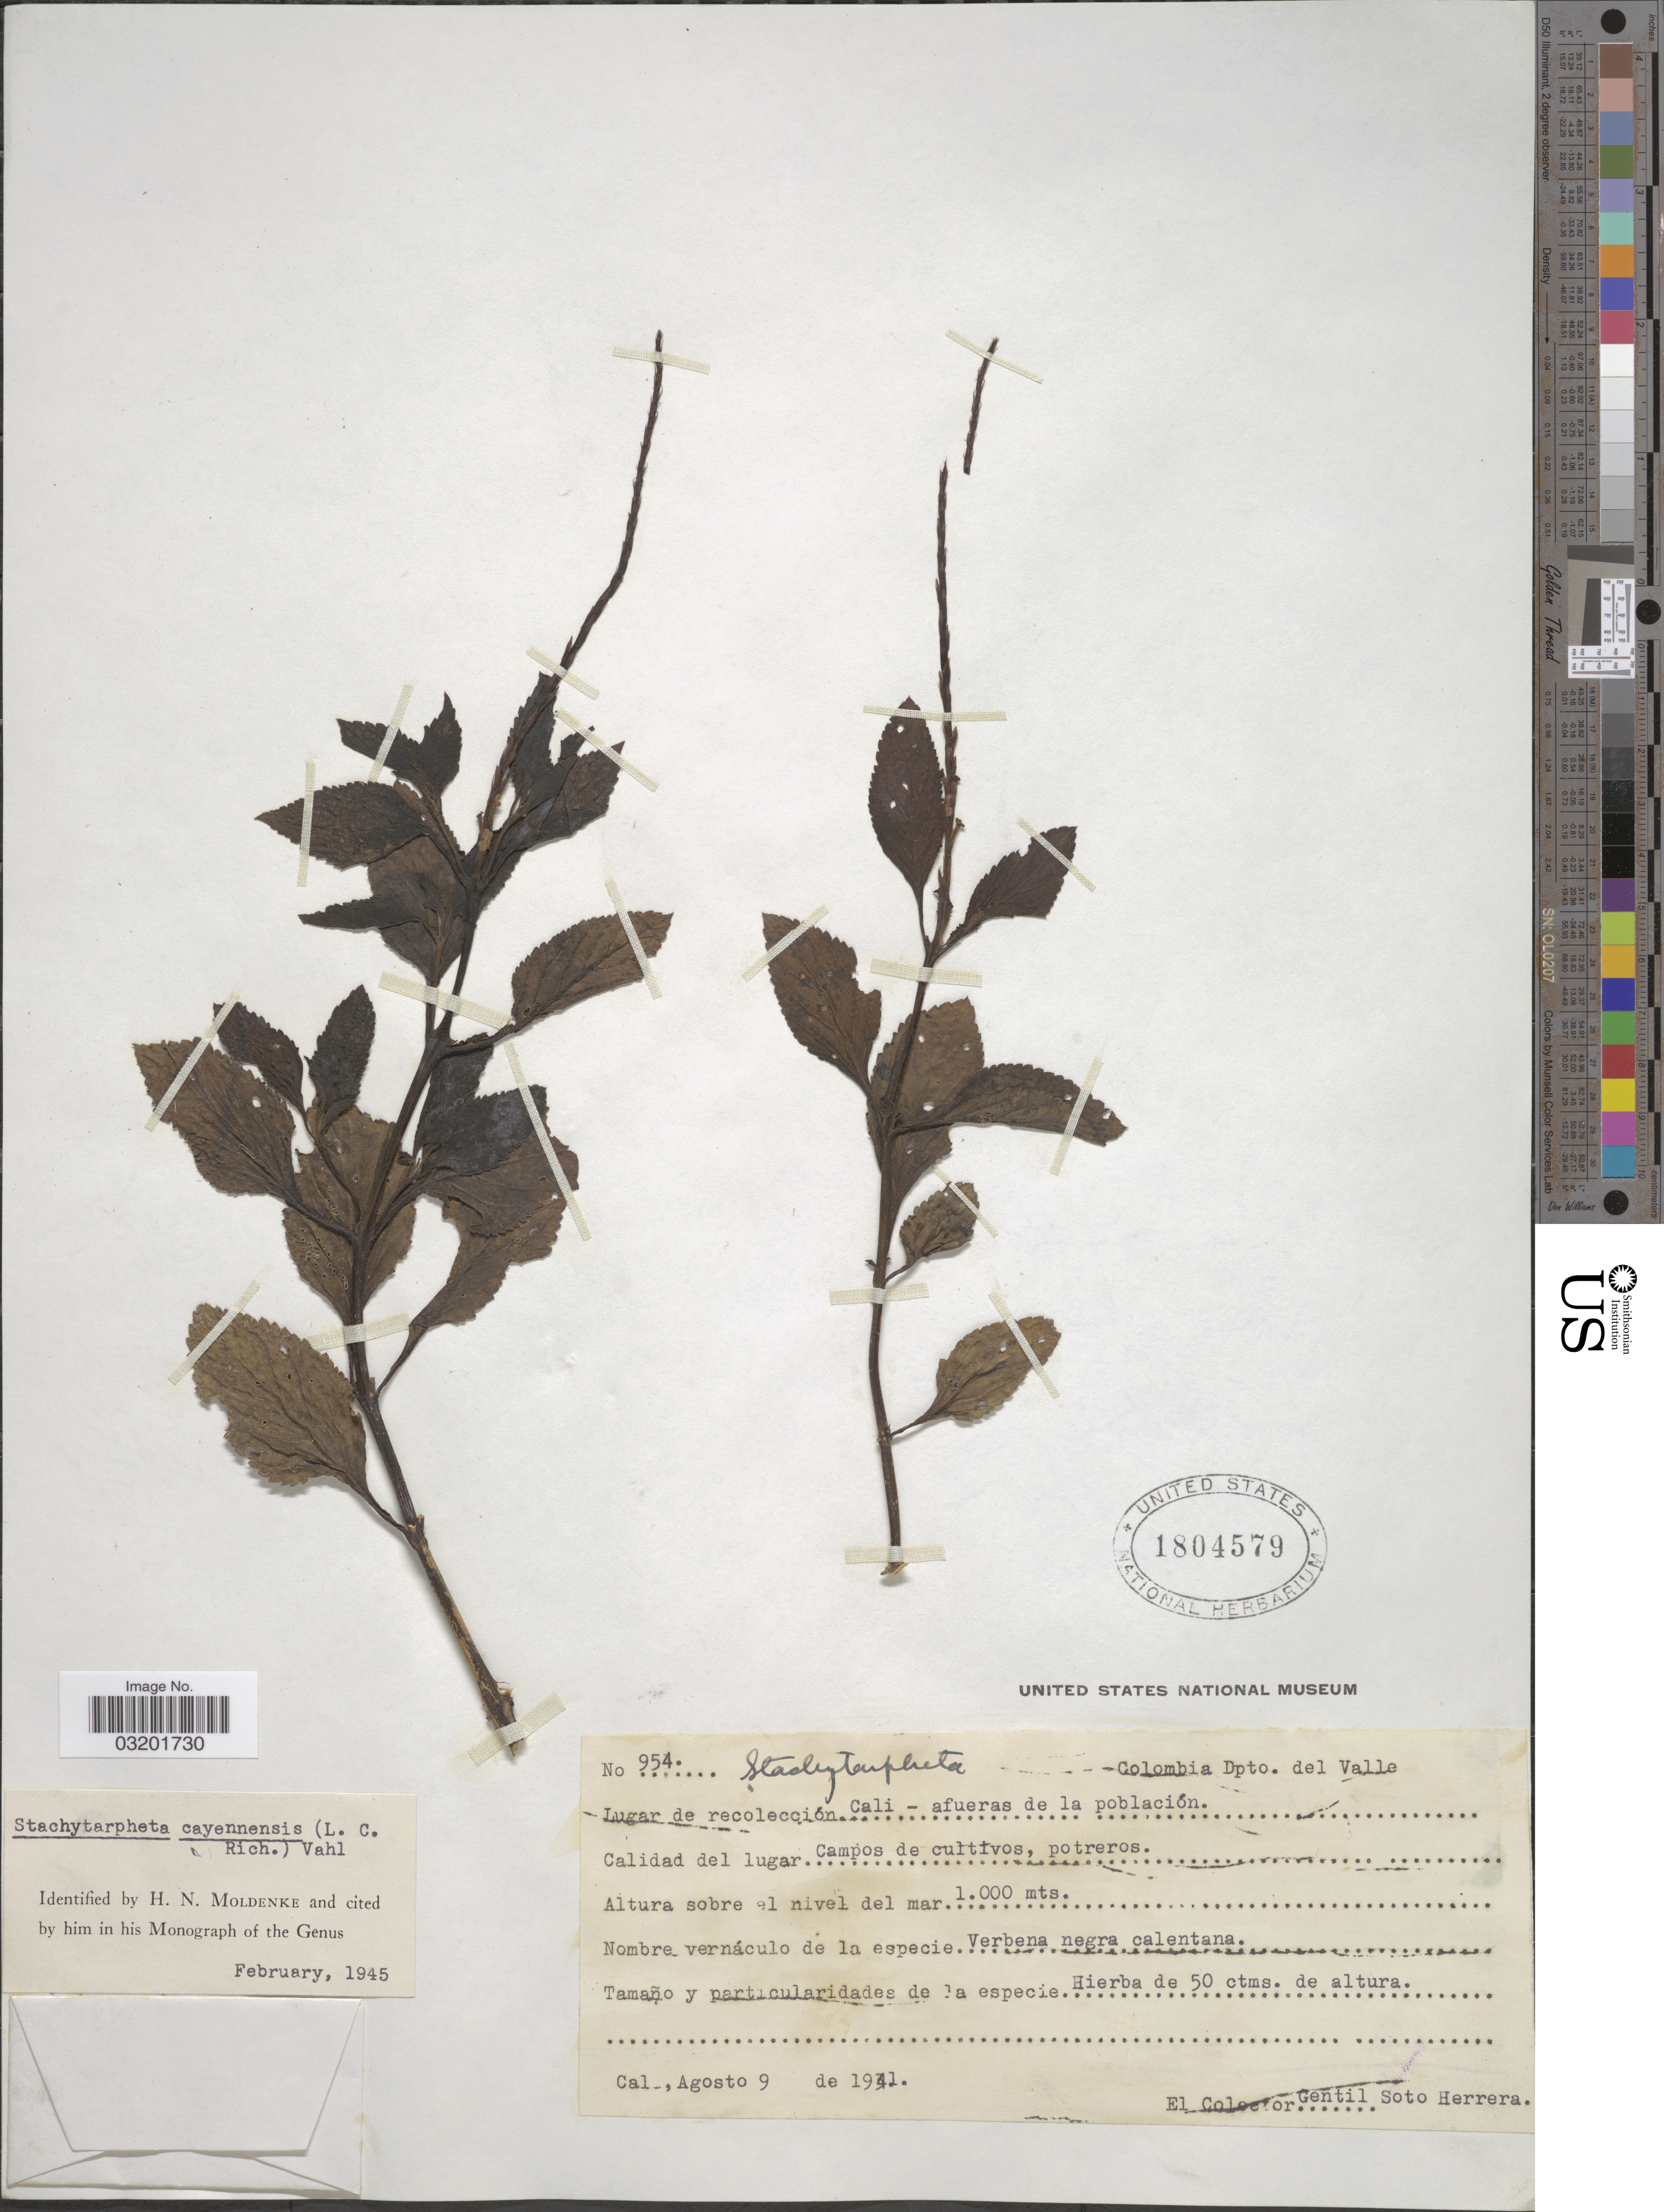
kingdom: Plantae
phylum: Tracheophyta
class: Magnoliopsida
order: Lamiales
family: Verbenaceae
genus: Stachytarpheta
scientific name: Stachytarpheta cayennensis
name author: (Rich.) Vahl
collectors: G. Soto Herrera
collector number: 954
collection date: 1941-08-09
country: Colombia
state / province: Valle del Cauca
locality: Dpto. del Valle. Cali - afueras de la población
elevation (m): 1000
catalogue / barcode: US 1804579